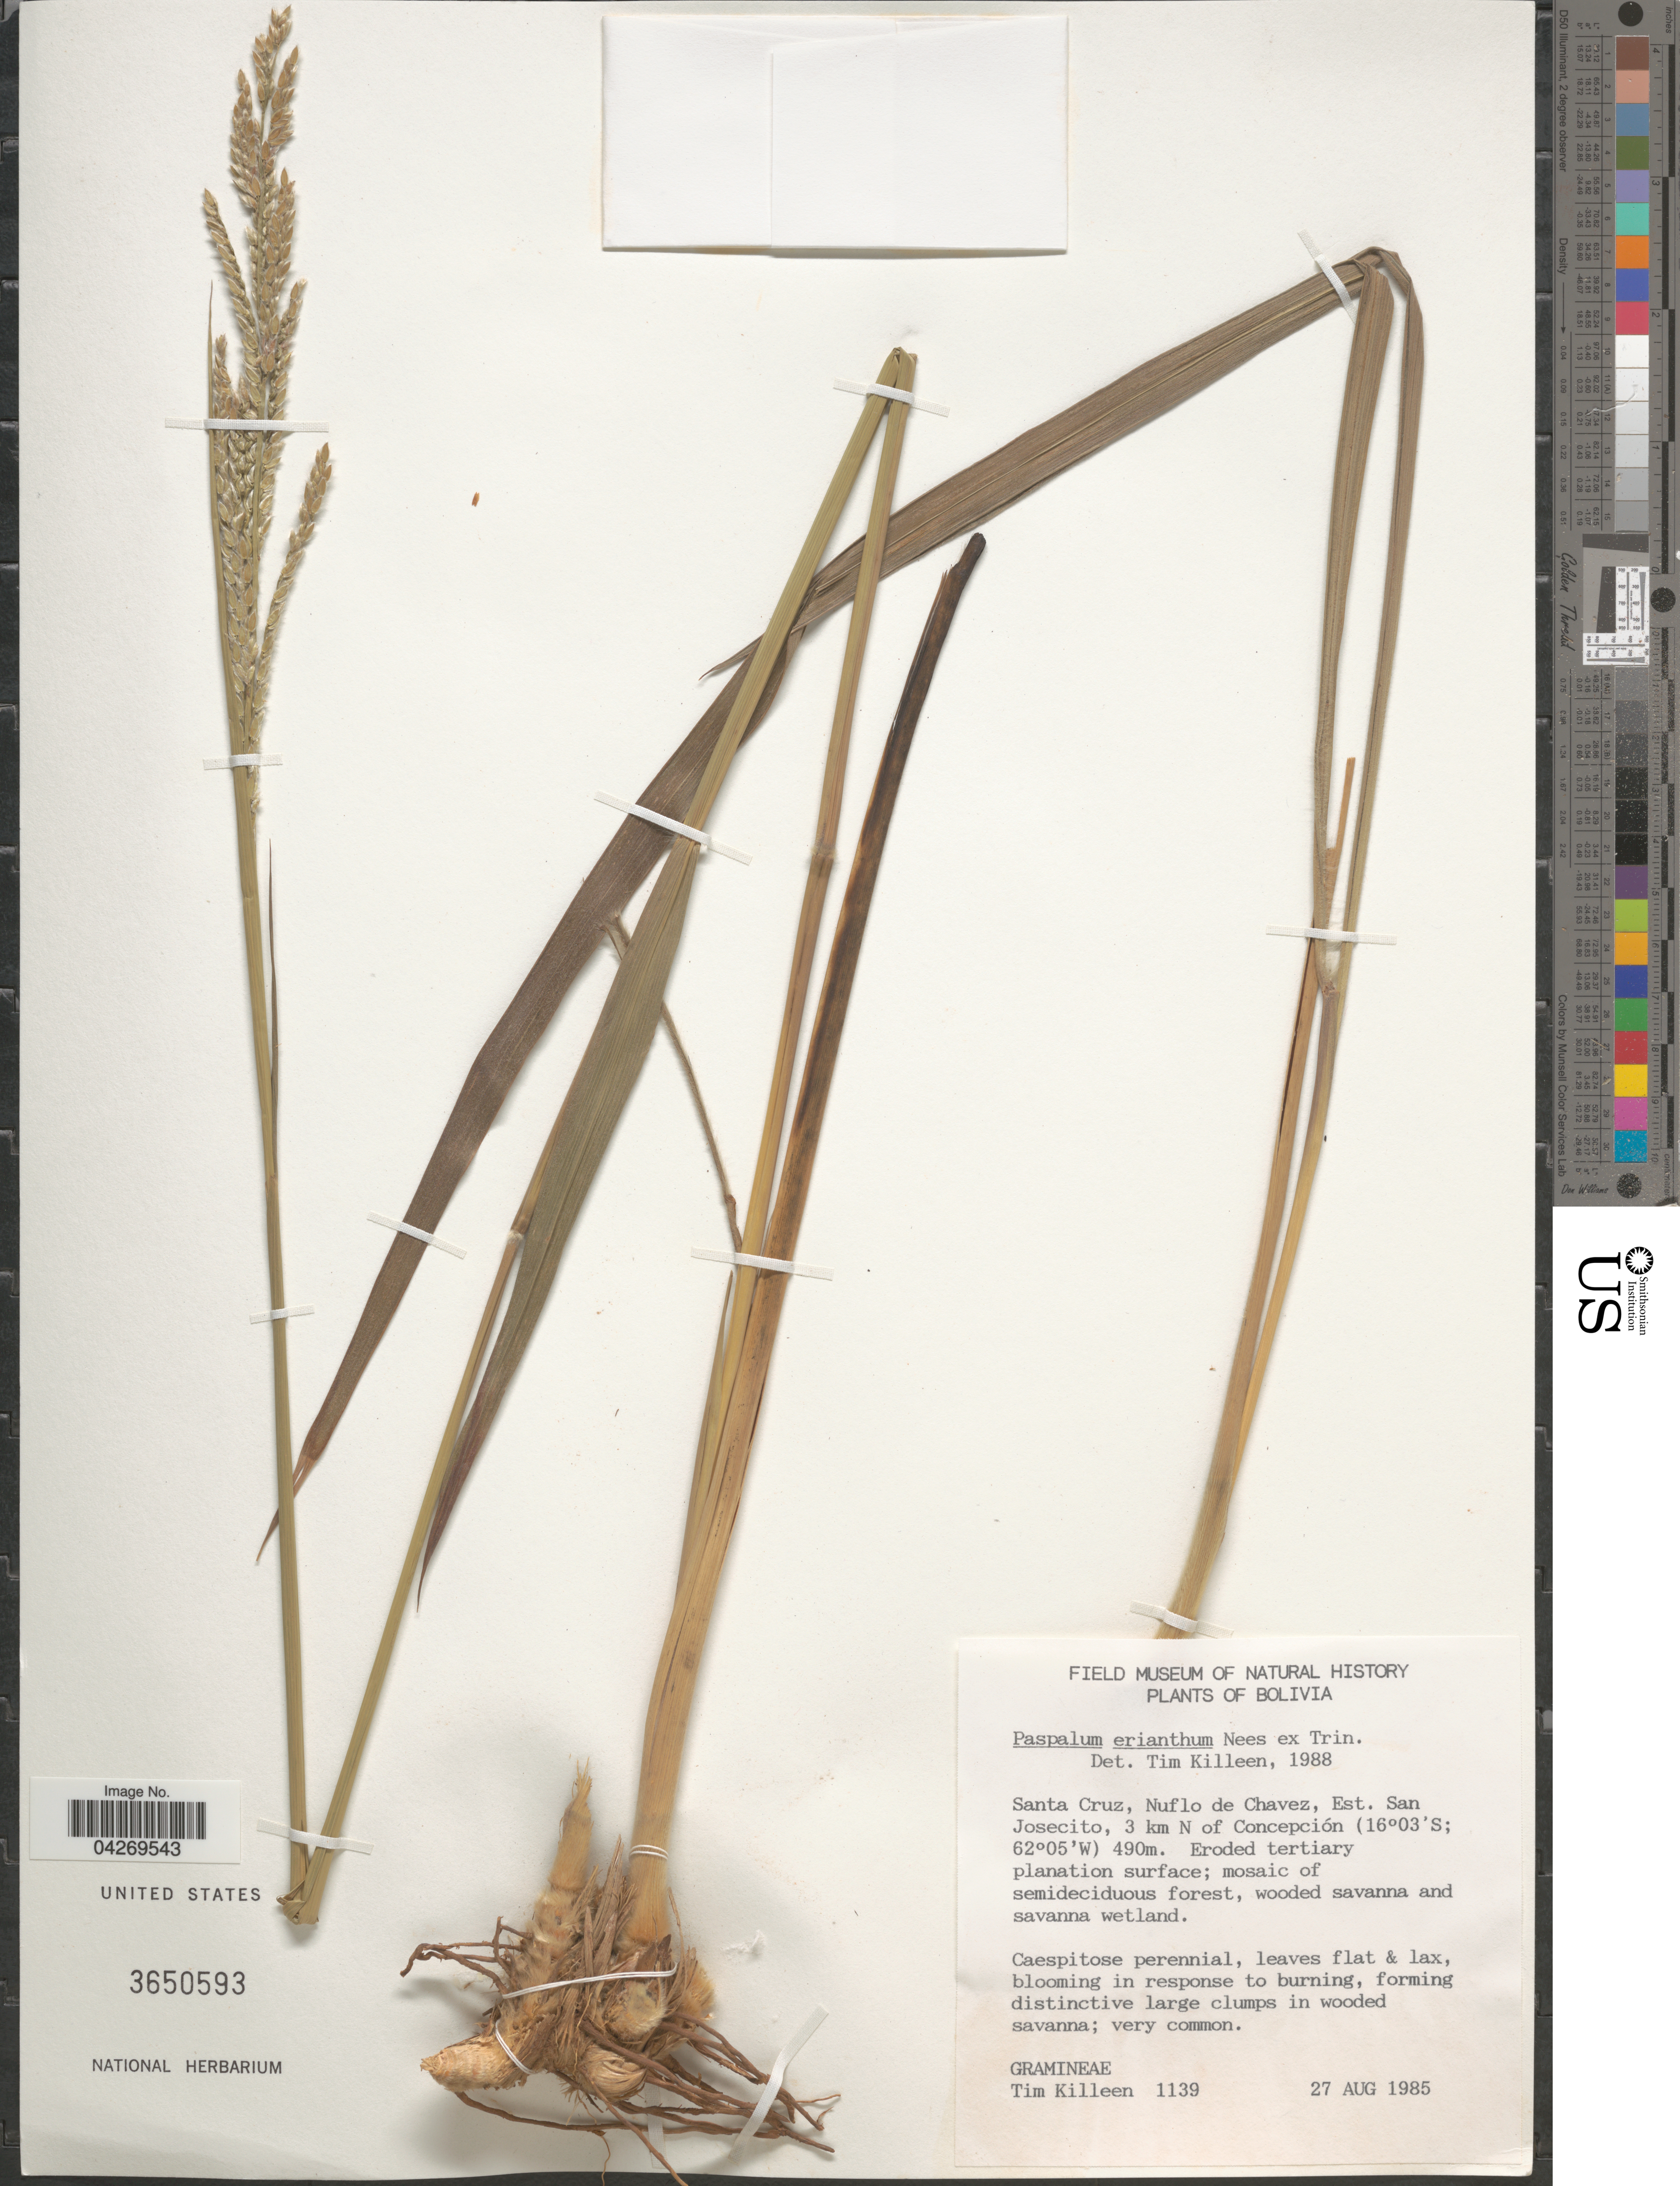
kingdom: Plantae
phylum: Tracheophyta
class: Liliopsida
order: Poales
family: Poaceae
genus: Paspalum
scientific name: Paspalum erianthum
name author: Nees ex Trin.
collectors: T. J. Killeen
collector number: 1139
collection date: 1985-08-27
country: Bolivia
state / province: Santa Cruz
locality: Nuflo de Chavez, Est. San Josecito, 3 km N of Concepción.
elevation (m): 490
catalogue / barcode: US 3650593